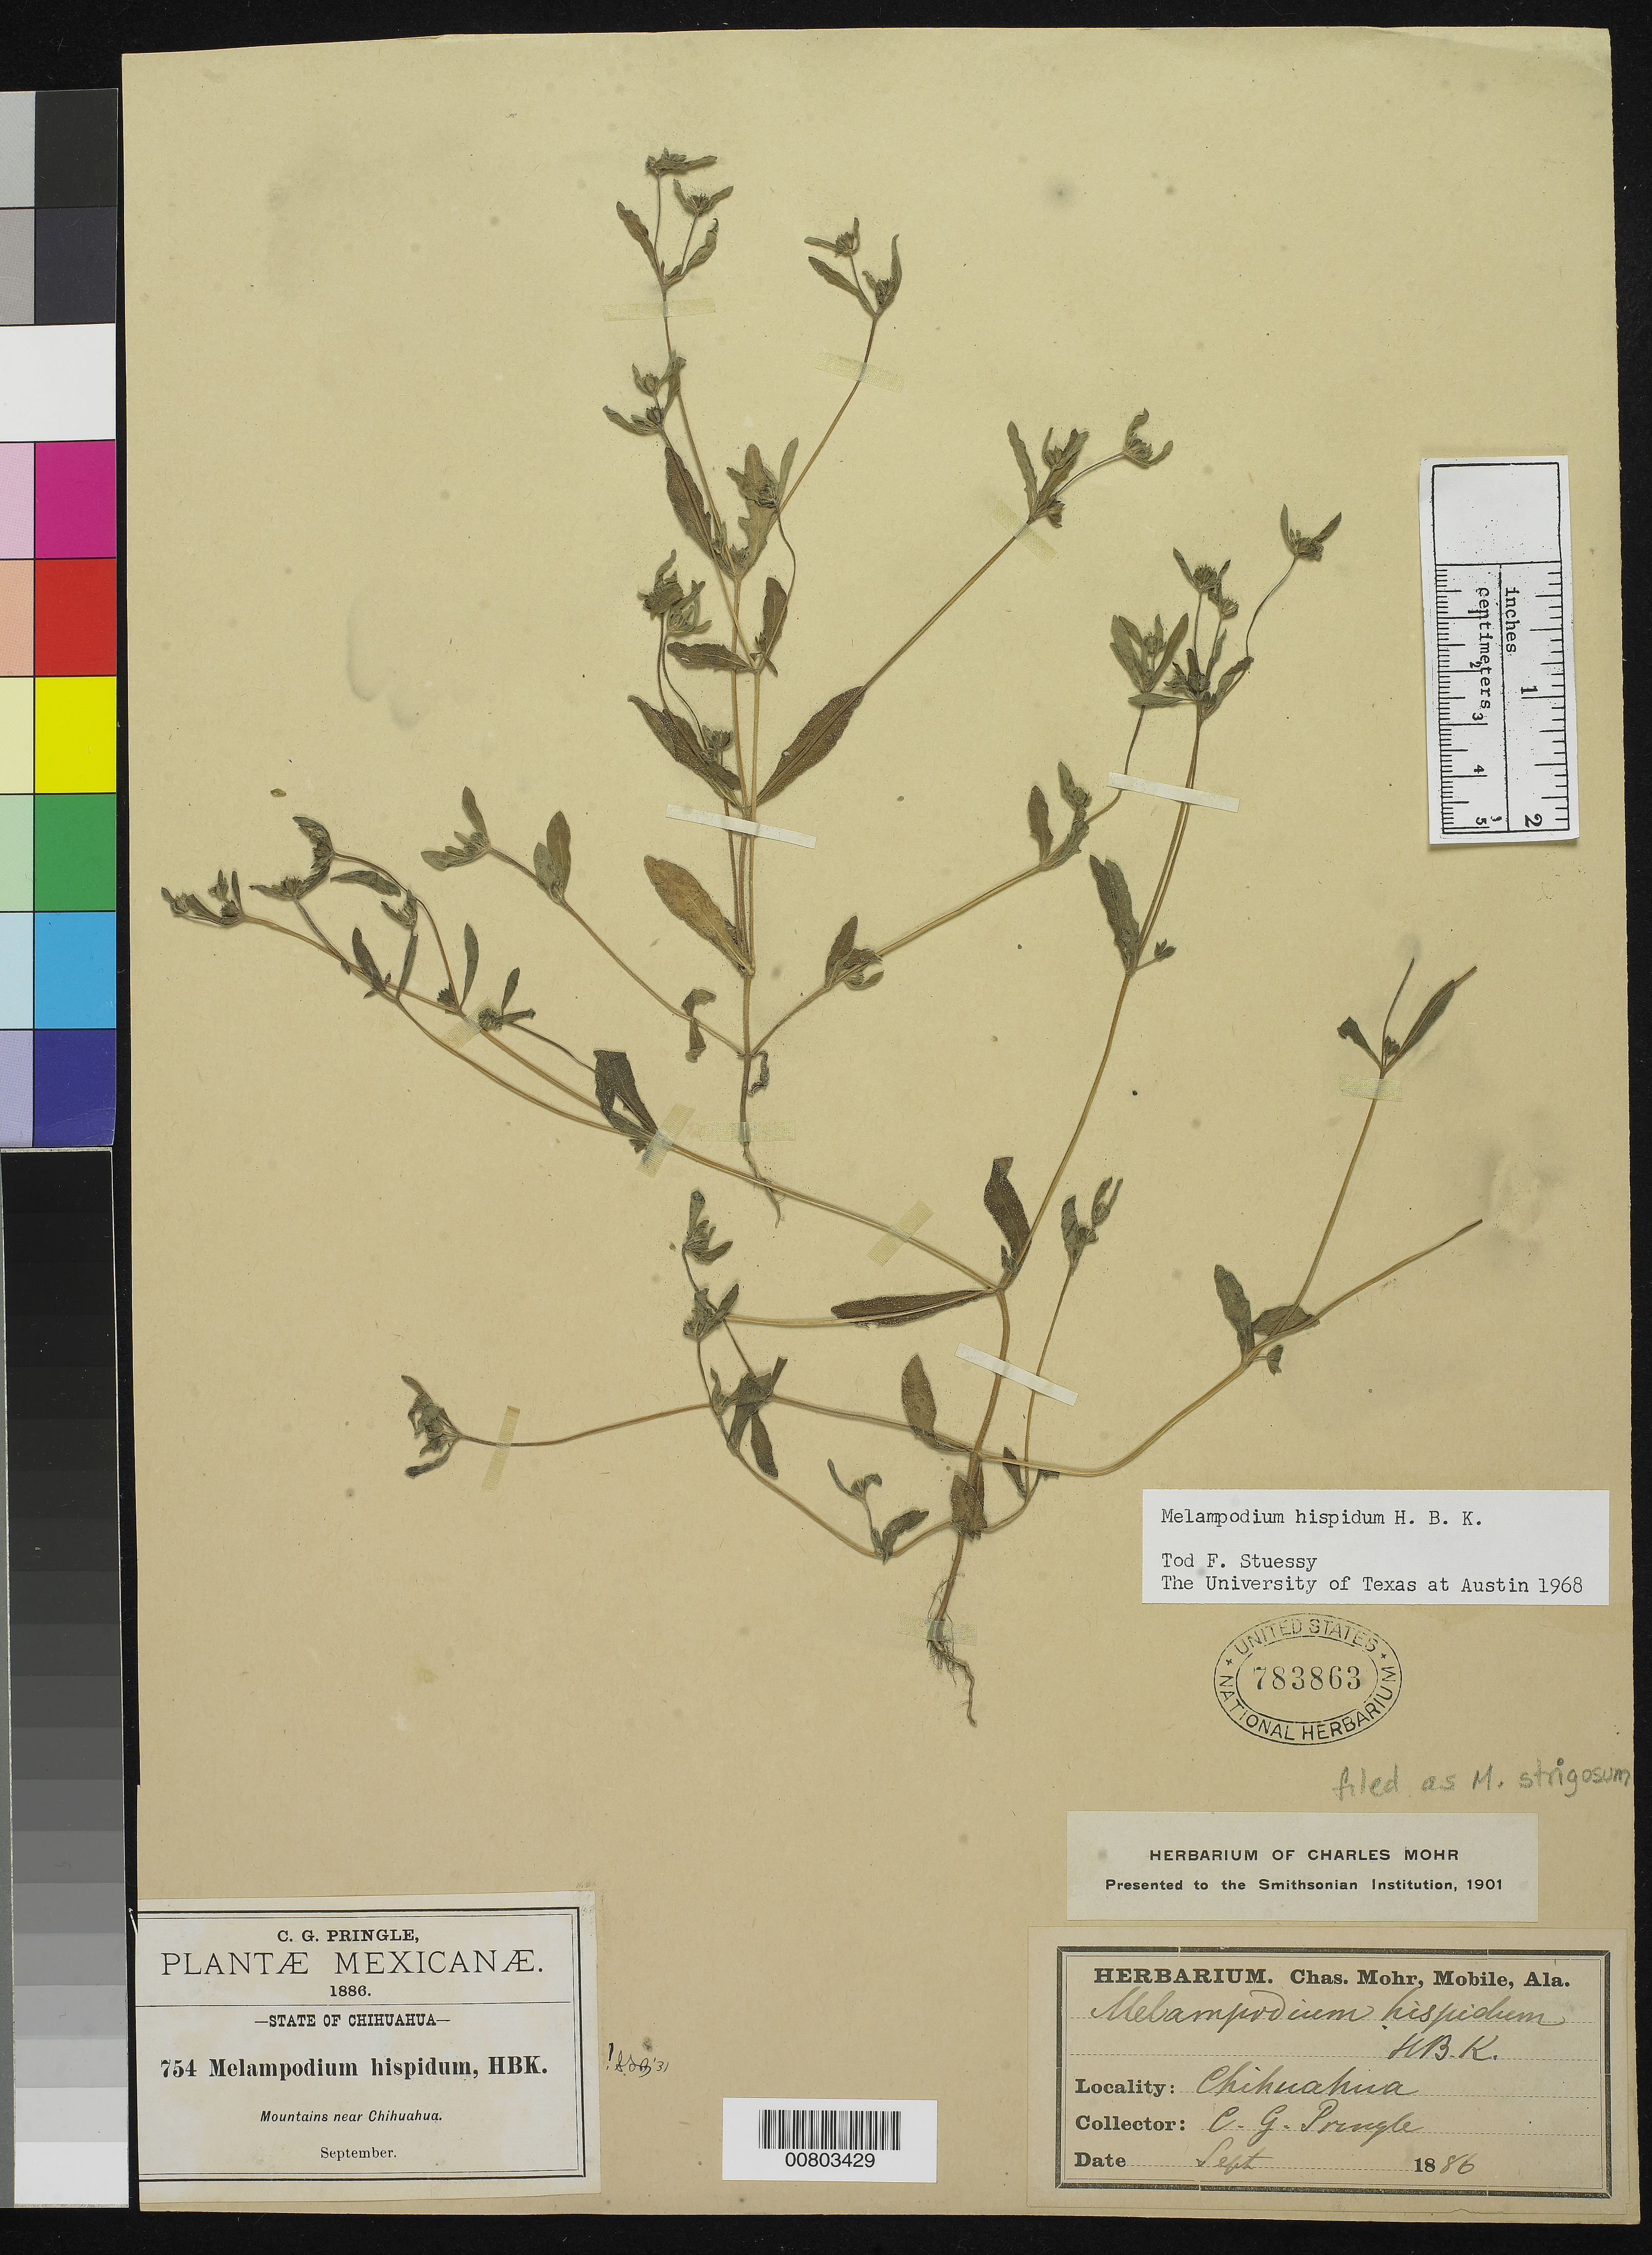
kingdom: Plantae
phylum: Tracheophyta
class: Magnoliopsida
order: Asterales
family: Asteraceae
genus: Melampodium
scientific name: Melampodium strigosum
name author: Stuessy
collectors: C. G. Pringle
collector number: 754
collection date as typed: Sep 1886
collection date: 1886-09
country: Mexico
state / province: Chihuahua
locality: Mountains near Chihuahua.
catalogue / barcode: US 783863